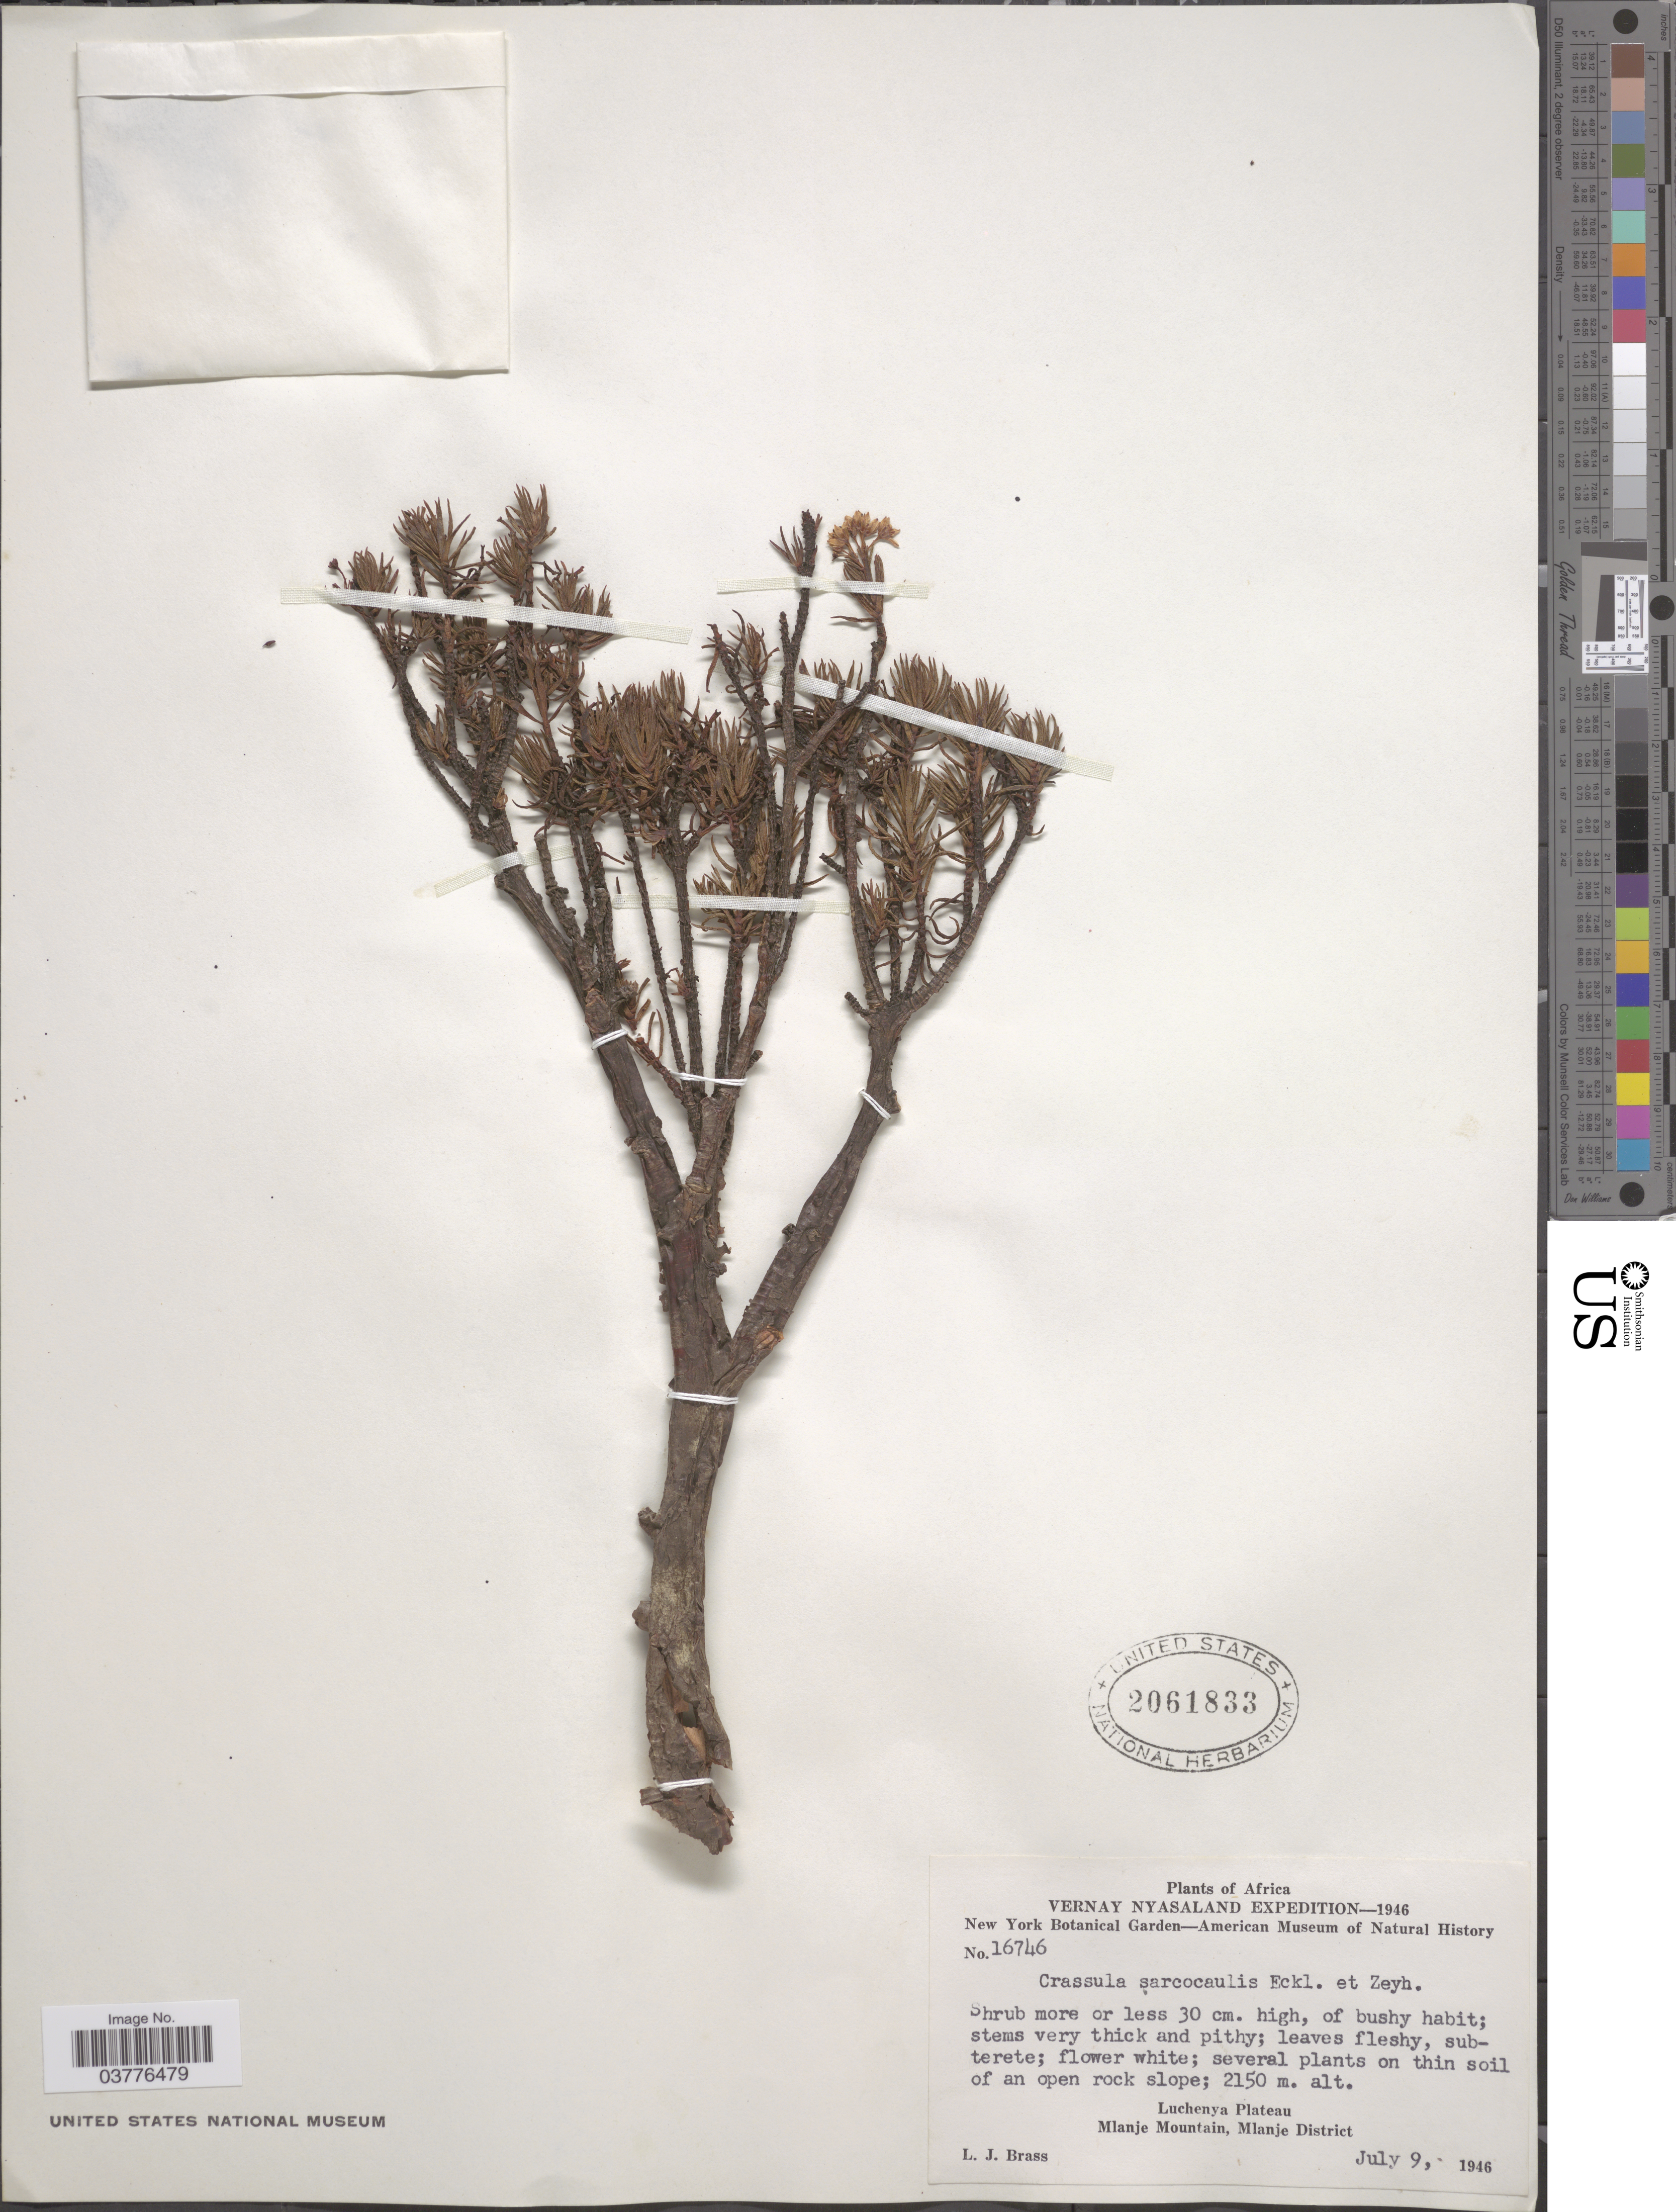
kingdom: Plantae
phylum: Tracheophyta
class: Magnoliopsida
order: Saxifragales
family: Crassulaceae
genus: Crassula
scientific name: Crassula sarcocaulis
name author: Eckl. & Zeyh.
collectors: L. J. Brass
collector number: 16746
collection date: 1946-07-09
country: Malawi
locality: Vernay Nyasaland. Luchenya Plateau. Mlanje Mountain, Mlanje District.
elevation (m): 2150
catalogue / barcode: US 2061833